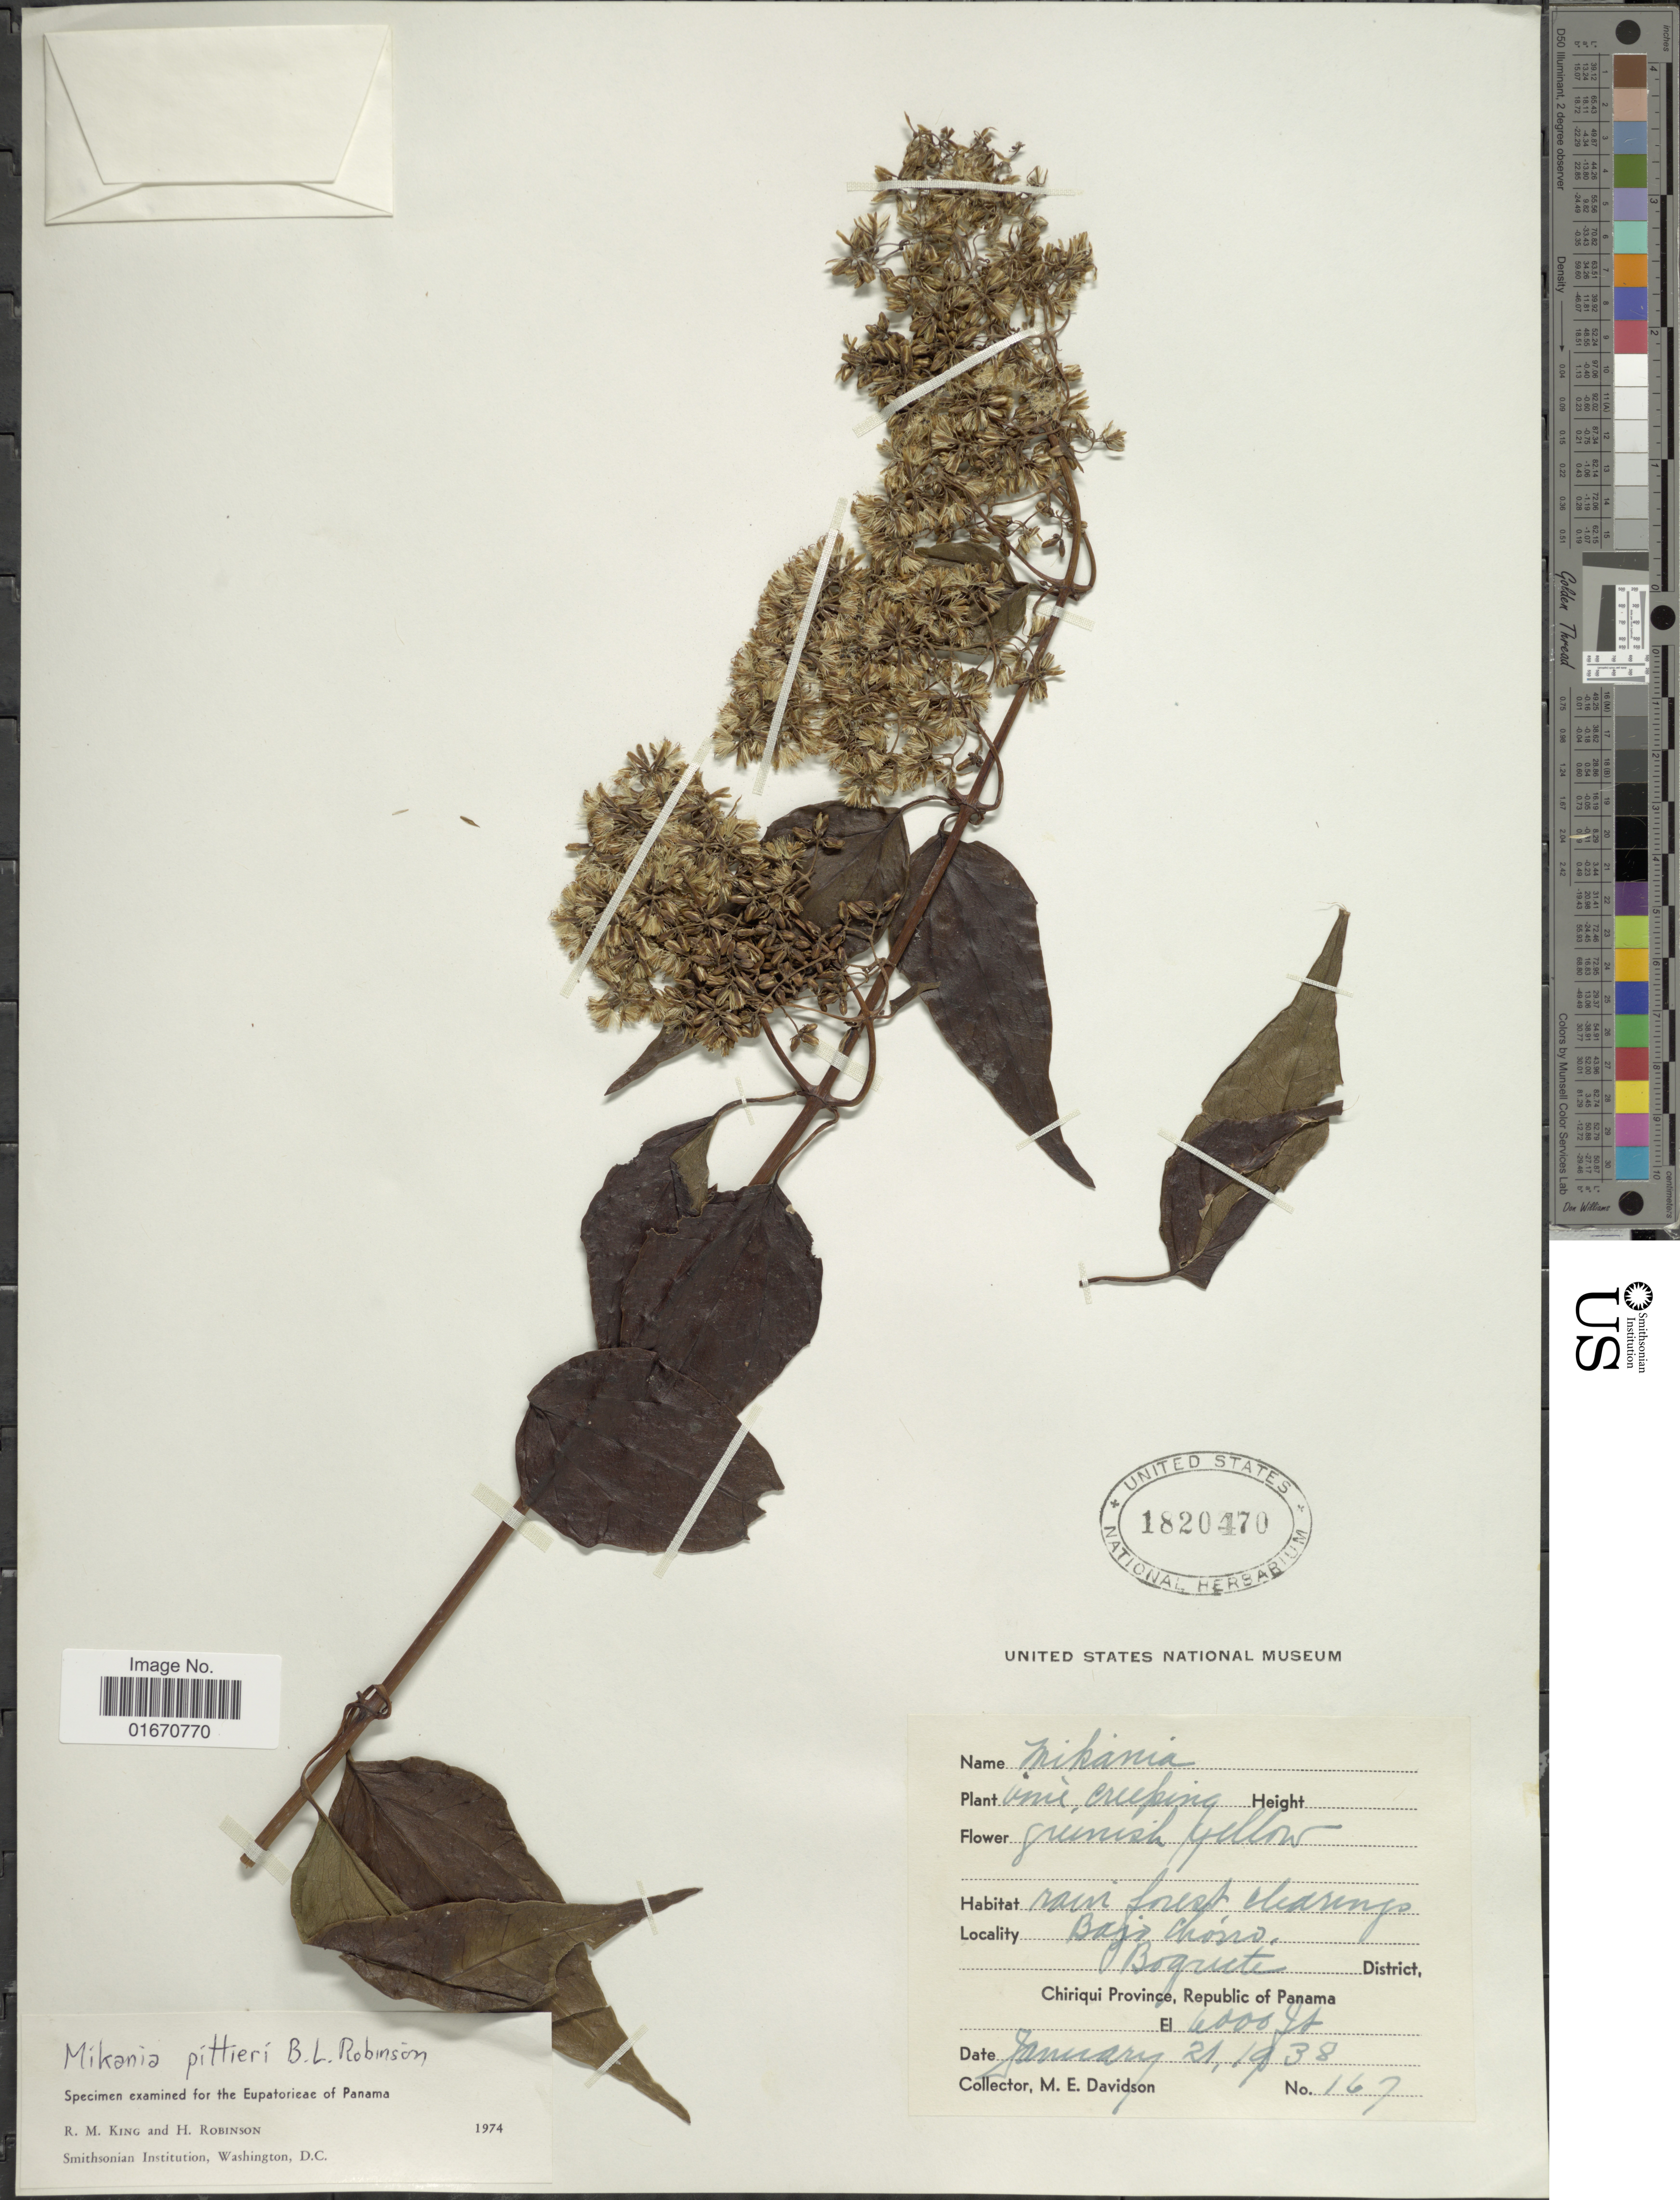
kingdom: Plantae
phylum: Tracheophyta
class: Magnoliopsida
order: Asterales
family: Asteraceae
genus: Mikania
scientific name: Mikania pittieri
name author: B.L. Rob.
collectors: M. E. Davidson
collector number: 167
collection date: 1938-01-21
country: Panama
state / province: Chiriqui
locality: Bajo Chorro, Boquete District, Republic of Panama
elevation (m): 1219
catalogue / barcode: US 1820470